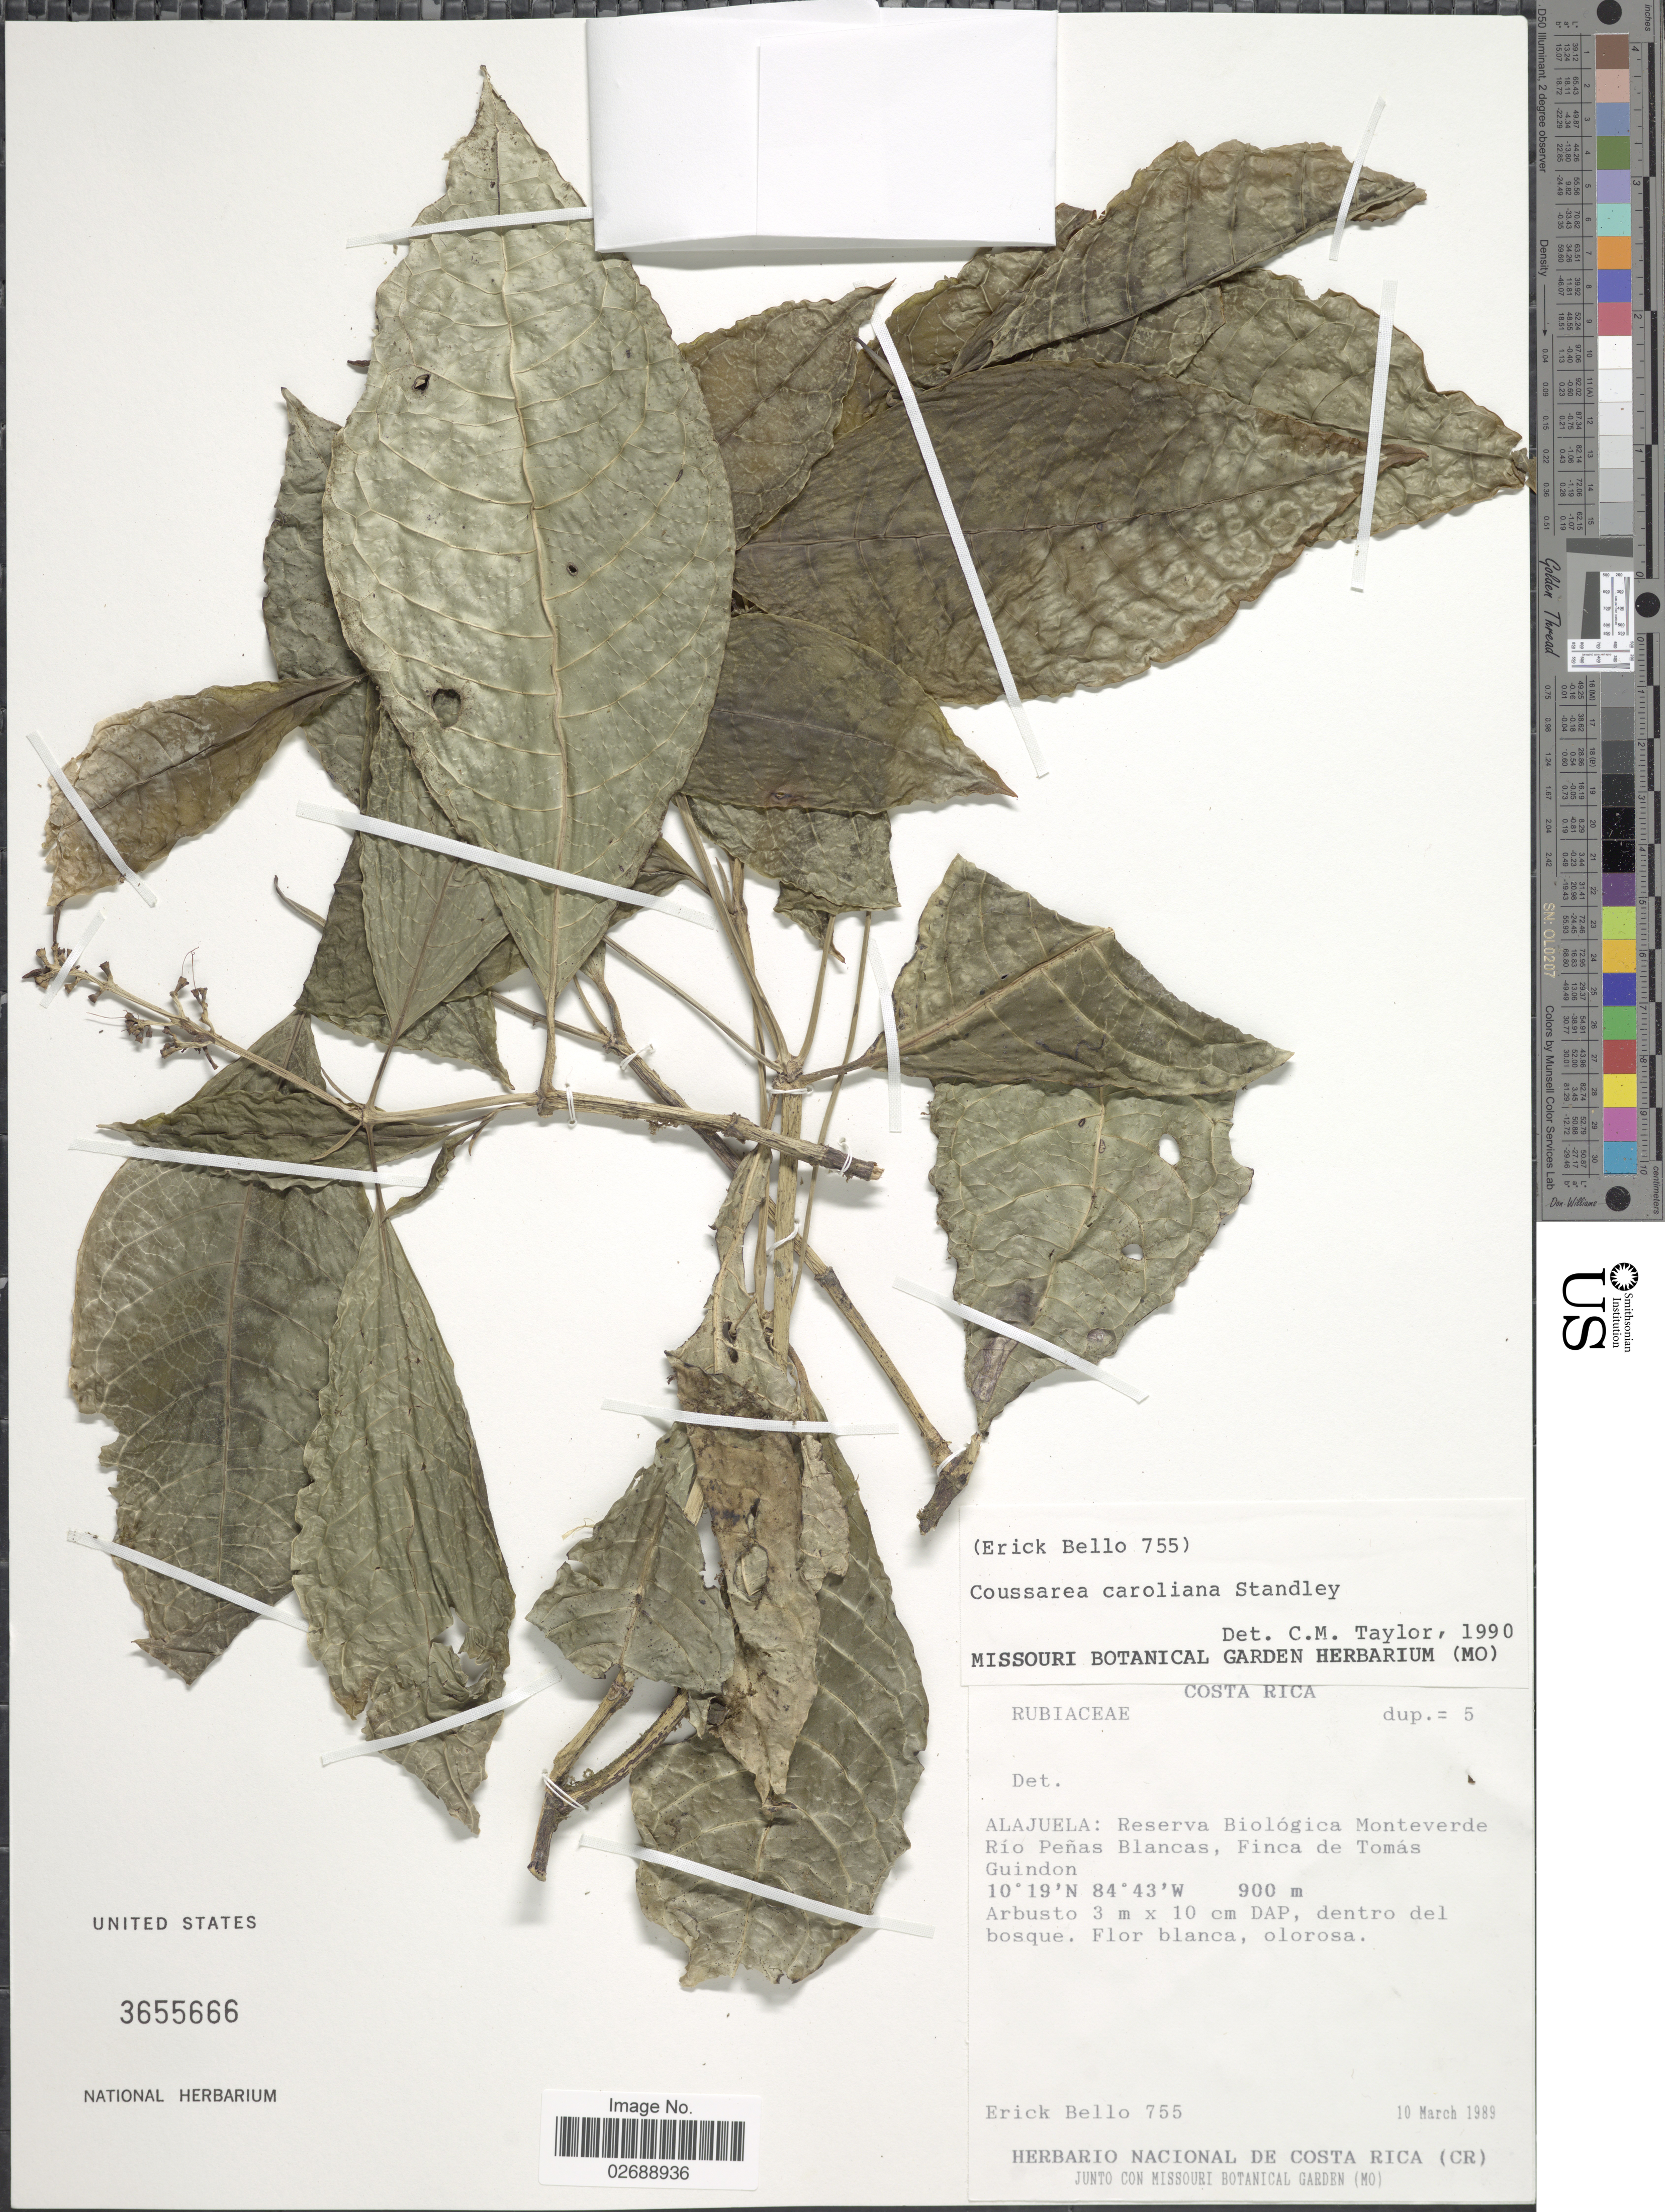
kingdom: Plantae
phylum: Tracheophyta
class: Magnoliopsida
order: Gentianales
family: Rubiaceae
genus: Coussarea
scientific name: Coussarea caroliana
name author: Standl.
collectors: E. Bello C.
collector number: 755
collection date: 1989-03-10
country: Costa Rica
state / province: Alajuela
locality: Reserva Biologica Monteverde Rio Penas Blancas, Finca de Tomas Guindon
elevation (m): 900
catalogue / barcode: US 3655666